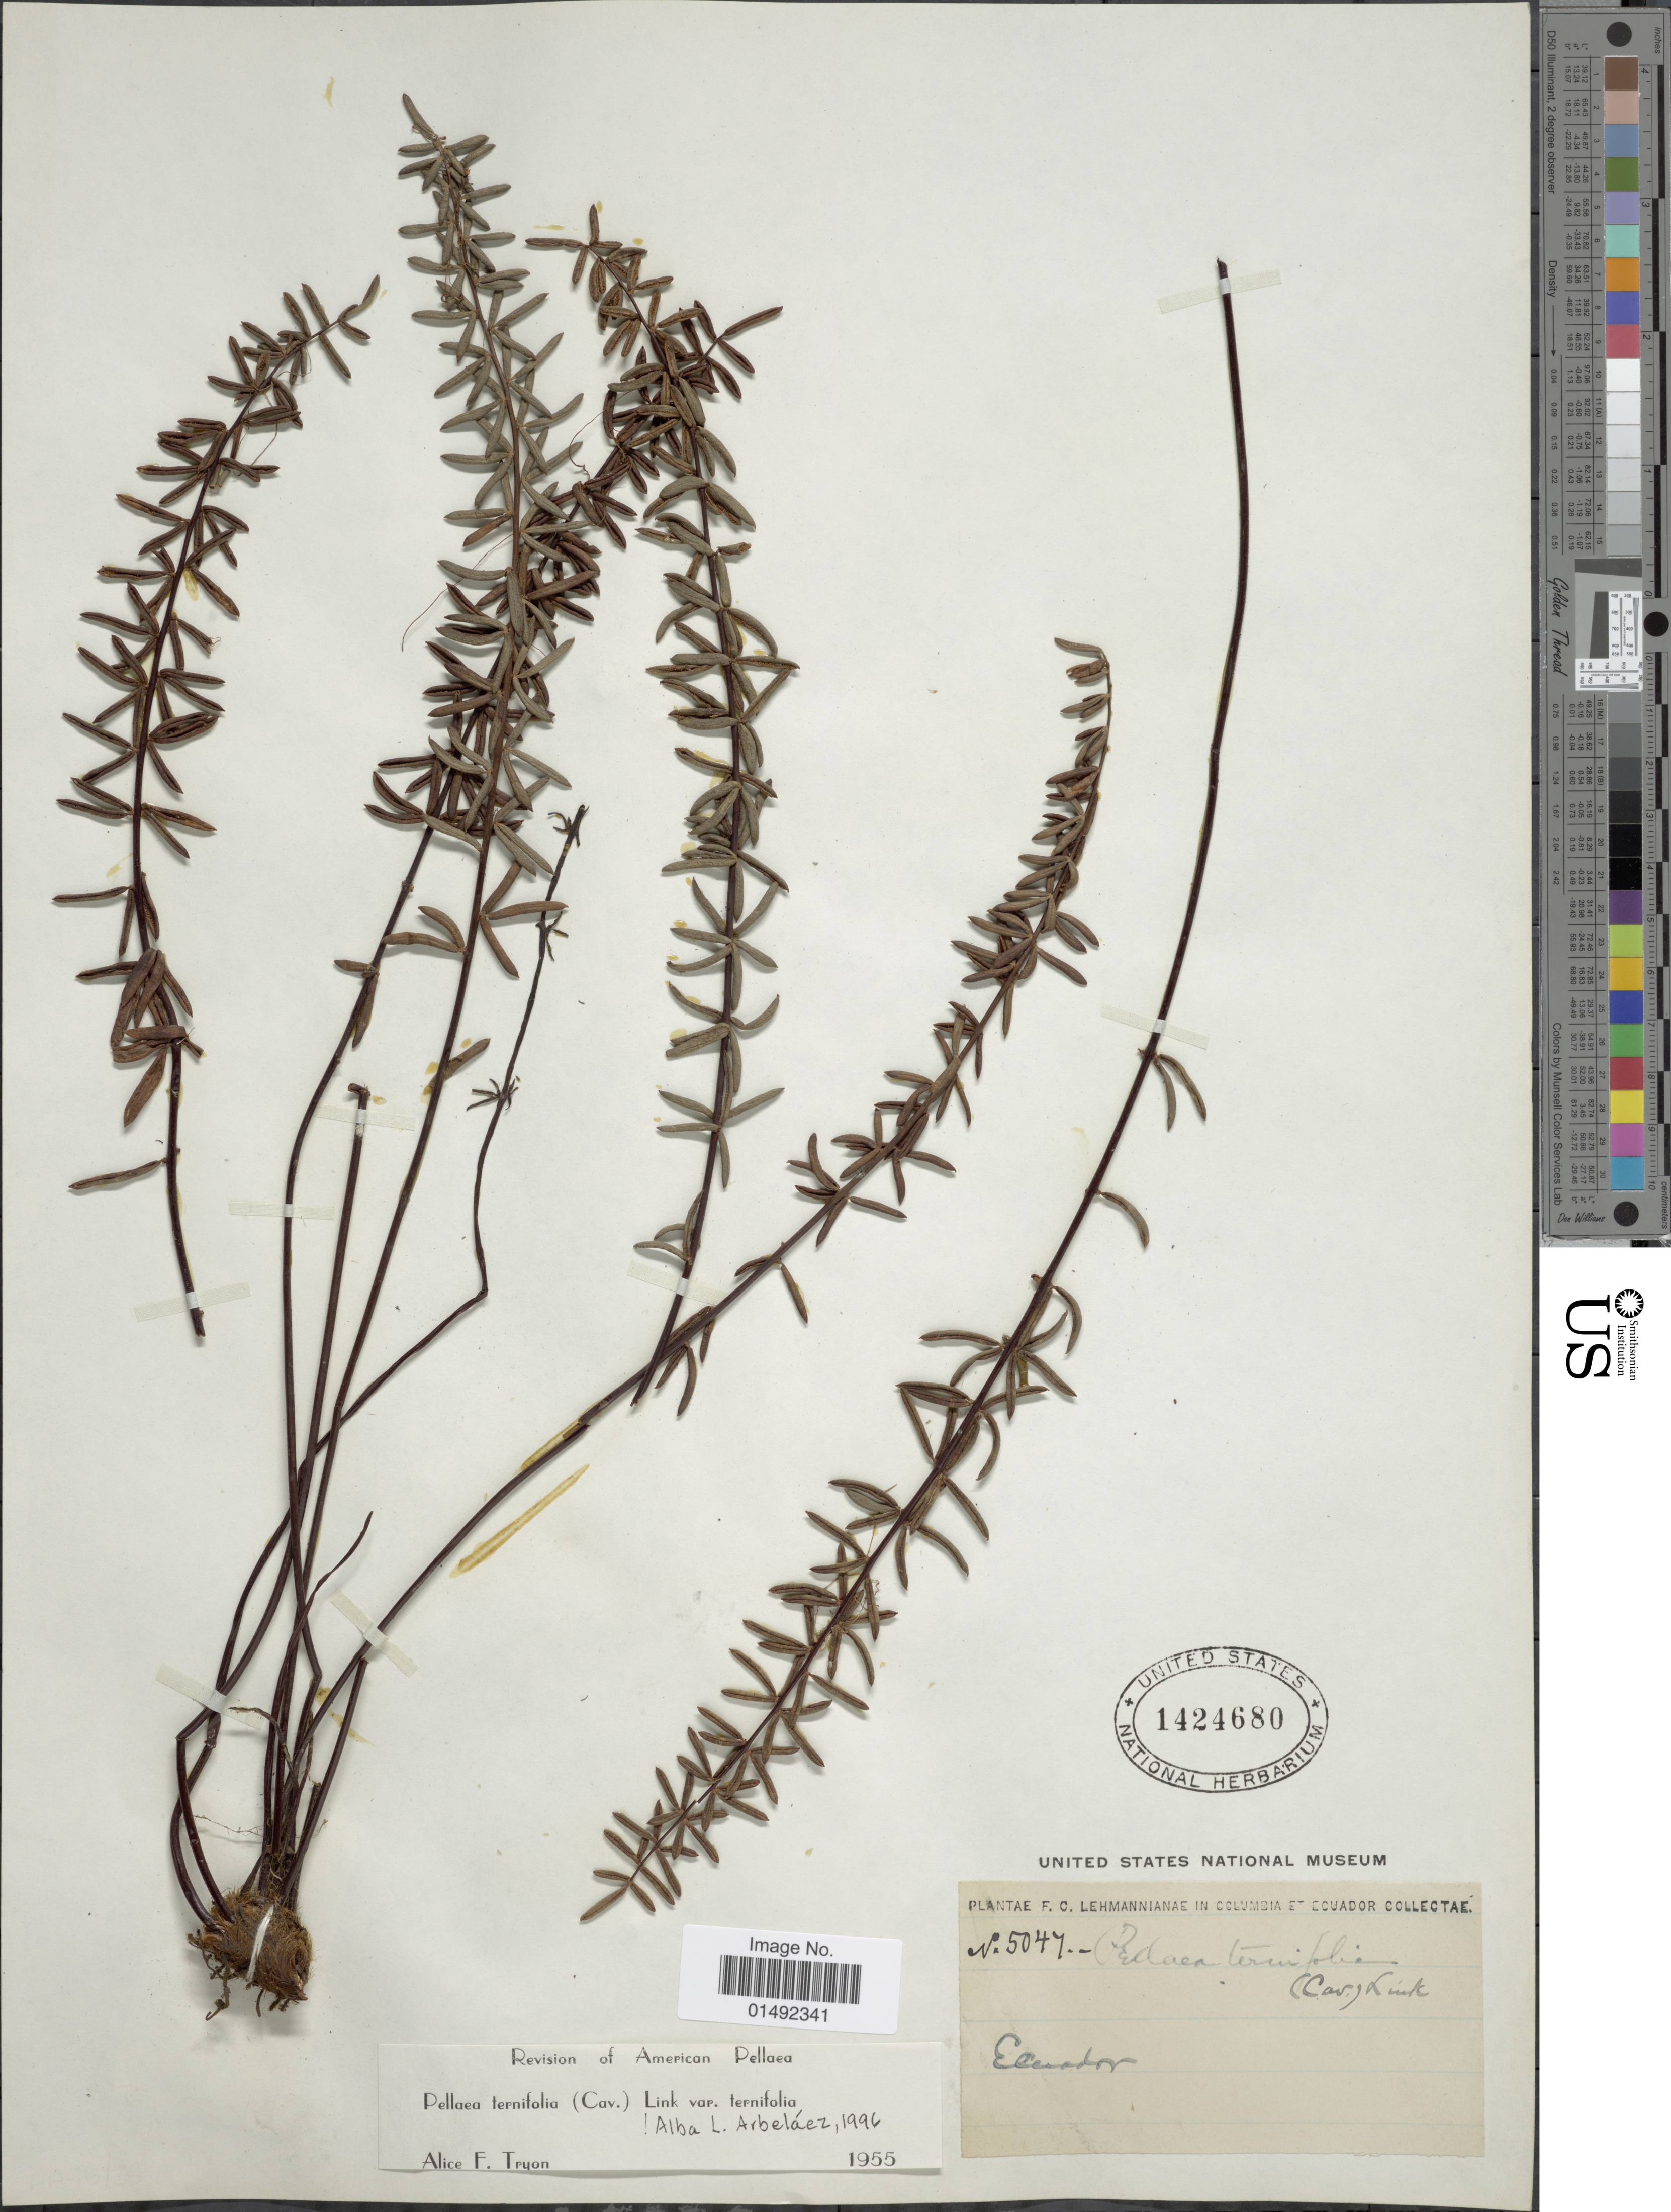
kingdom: Plantae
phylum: Tracheophyta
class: Polypodiopsida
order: Polypodiales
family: Pteridaceae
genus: Pellaea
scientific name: Pellaea ternifolia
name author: (Cav.) Link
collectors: F. Lehman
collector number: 5047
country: Ecuador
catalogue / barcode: US 1424680